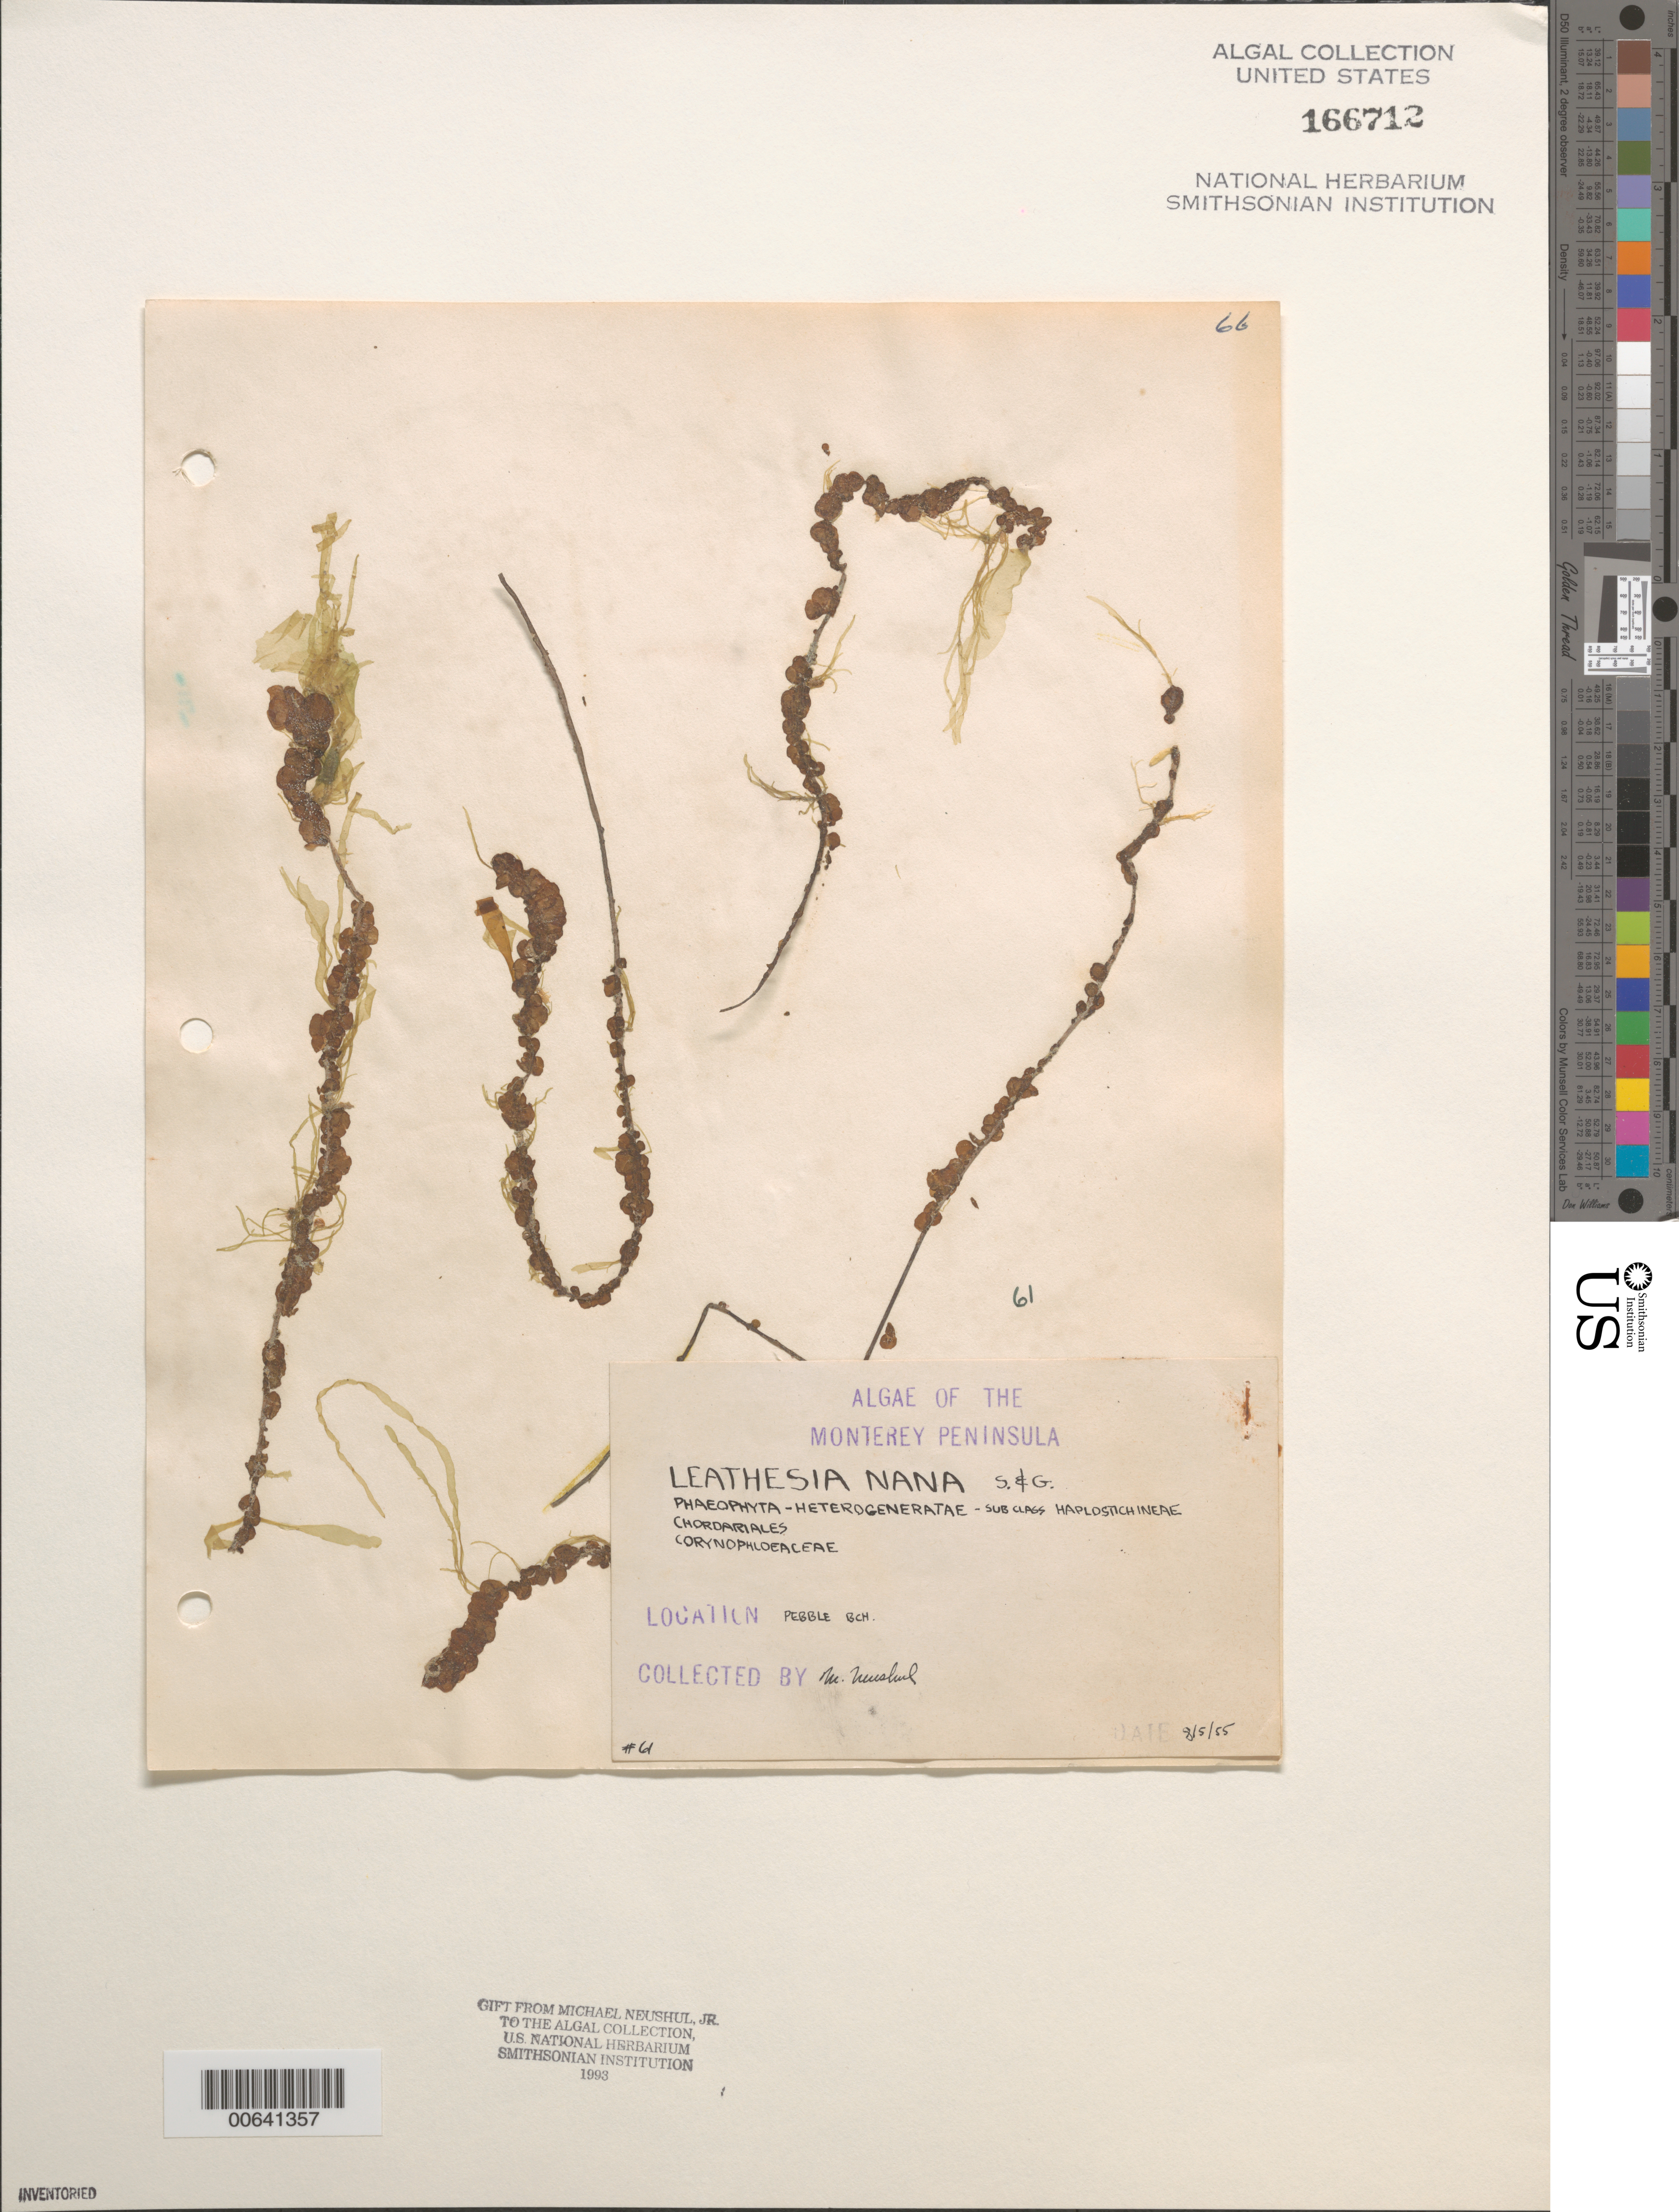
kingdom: Chromista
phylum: Ochrophyta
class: Phaeophyceae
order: Ectocarpales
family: Chordariaceae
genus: Leathesia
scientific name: Leathesia marina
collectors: M. Neushul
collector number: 61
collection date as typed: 05 Aug 1955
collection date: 1955-08-05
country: United States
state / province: California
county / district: Monterey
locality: Pebble Beach, Monterey Peninsula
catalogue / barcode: US 166712